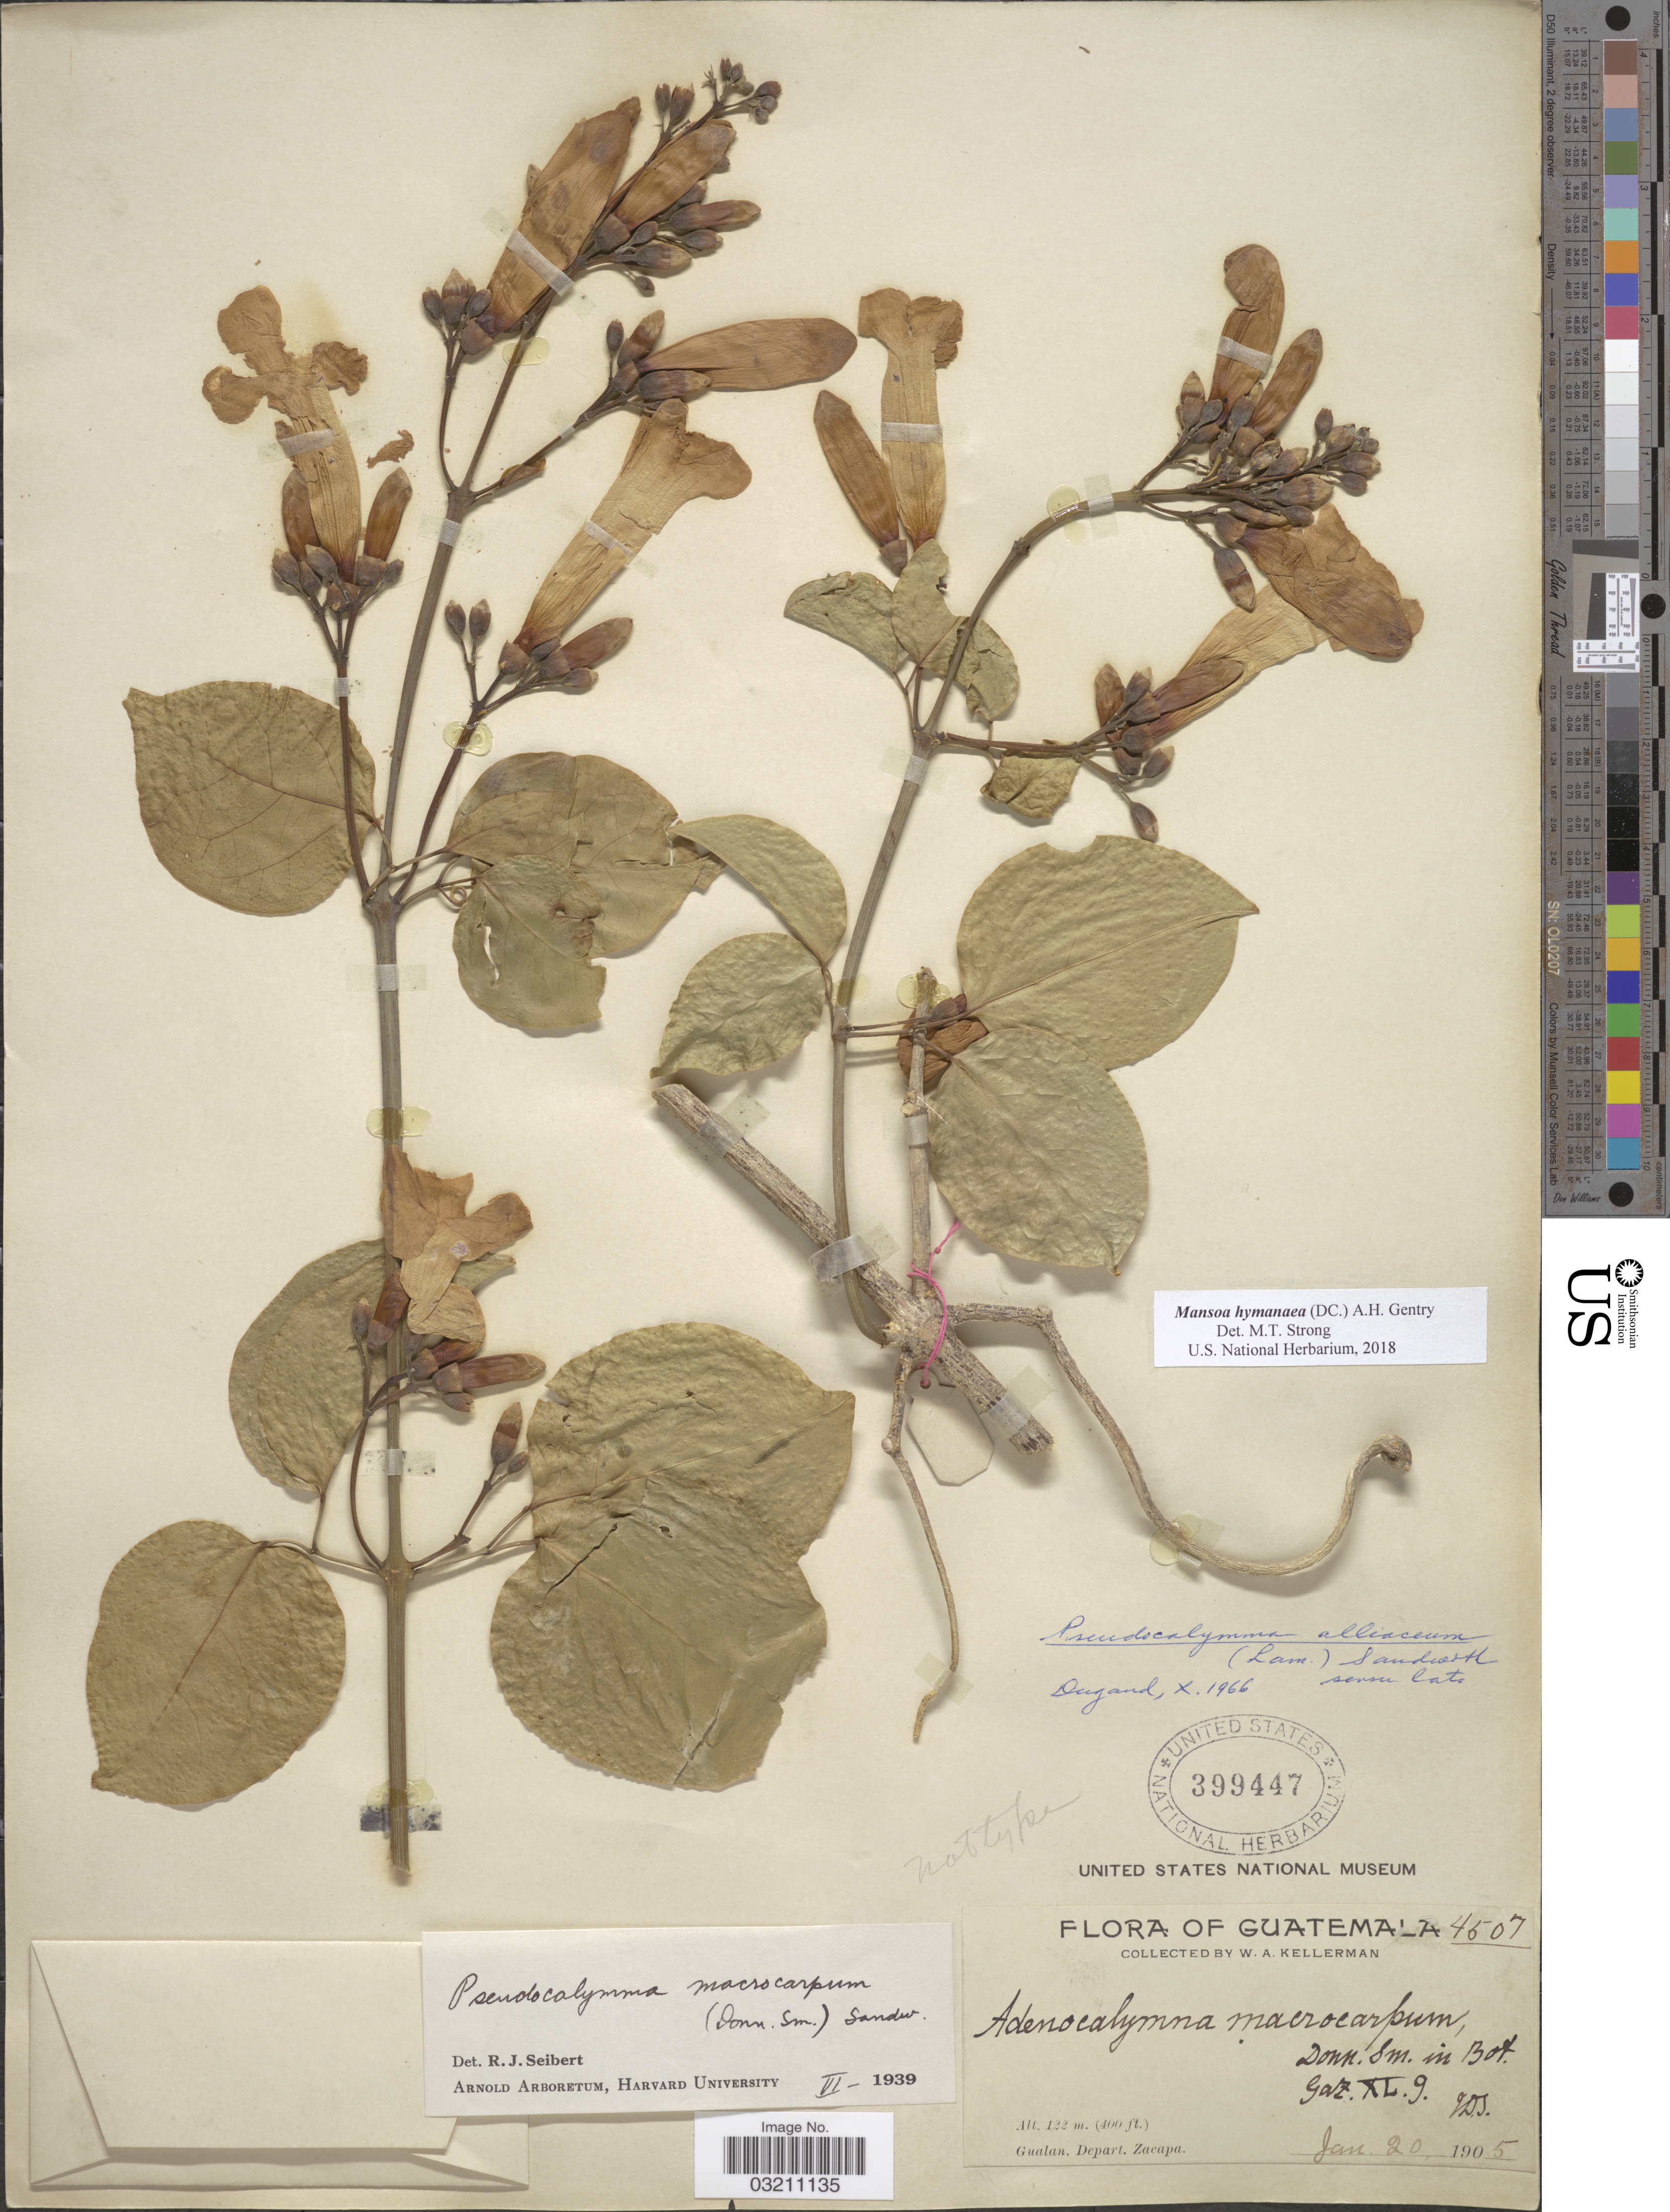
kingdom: Plantae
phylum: Tracheophyta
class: Magnoliopsida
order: Lamiales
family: Bignoniaceae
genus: Mansoa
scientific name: Mansoa hymenaea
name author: (DC.) A.H. Gentry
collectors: W. Kellerman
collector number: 4507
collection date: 1905-01-20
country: Guatemala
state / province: Zacapa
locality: Gualan, Depart. Zacapa.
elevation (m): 122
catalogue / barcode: US 399447